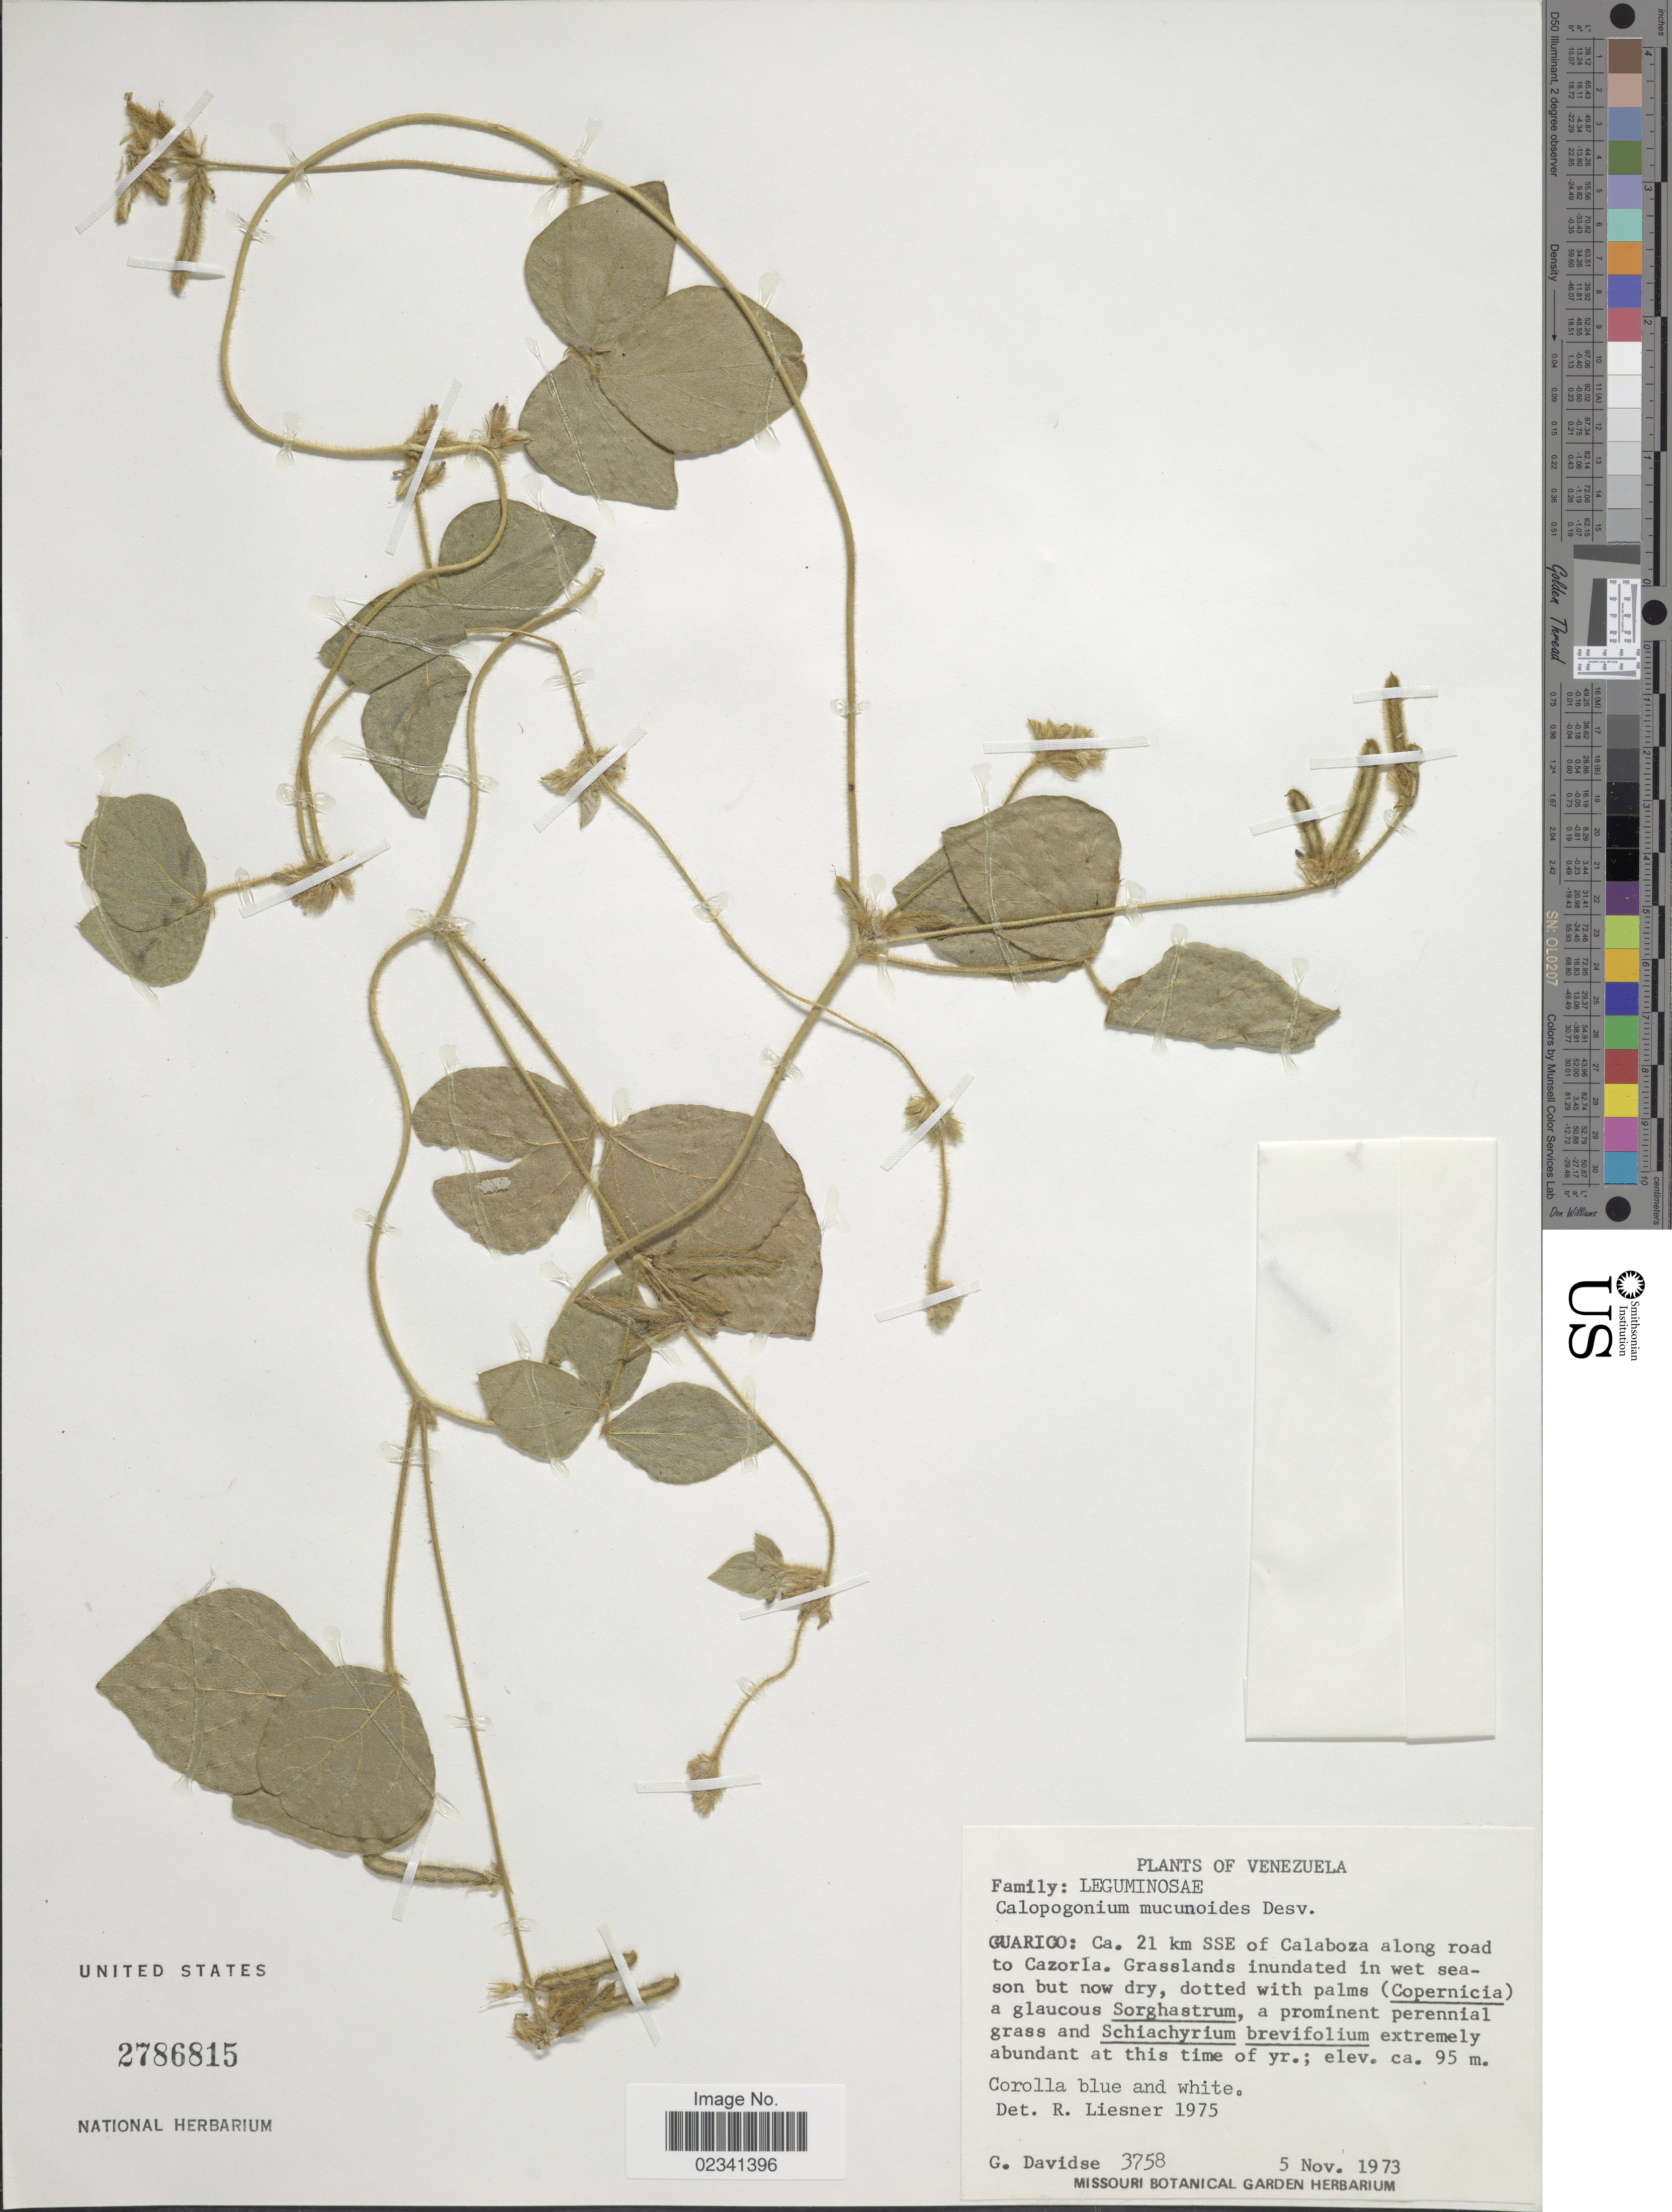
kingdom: Plantae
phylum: Tracheophyta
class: Magnoliopsida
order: Fabales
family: Fabaceae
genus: Calopogonium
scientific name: Calopogonium mucunoides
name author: Desv.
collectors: G. Davidse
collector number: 3758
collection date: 1973-11-05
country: Venezuela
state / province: Guárico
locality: Ca. 21 km SSE of Calaboza along road to Cazorla.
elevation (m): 95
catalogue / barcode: US 2786815